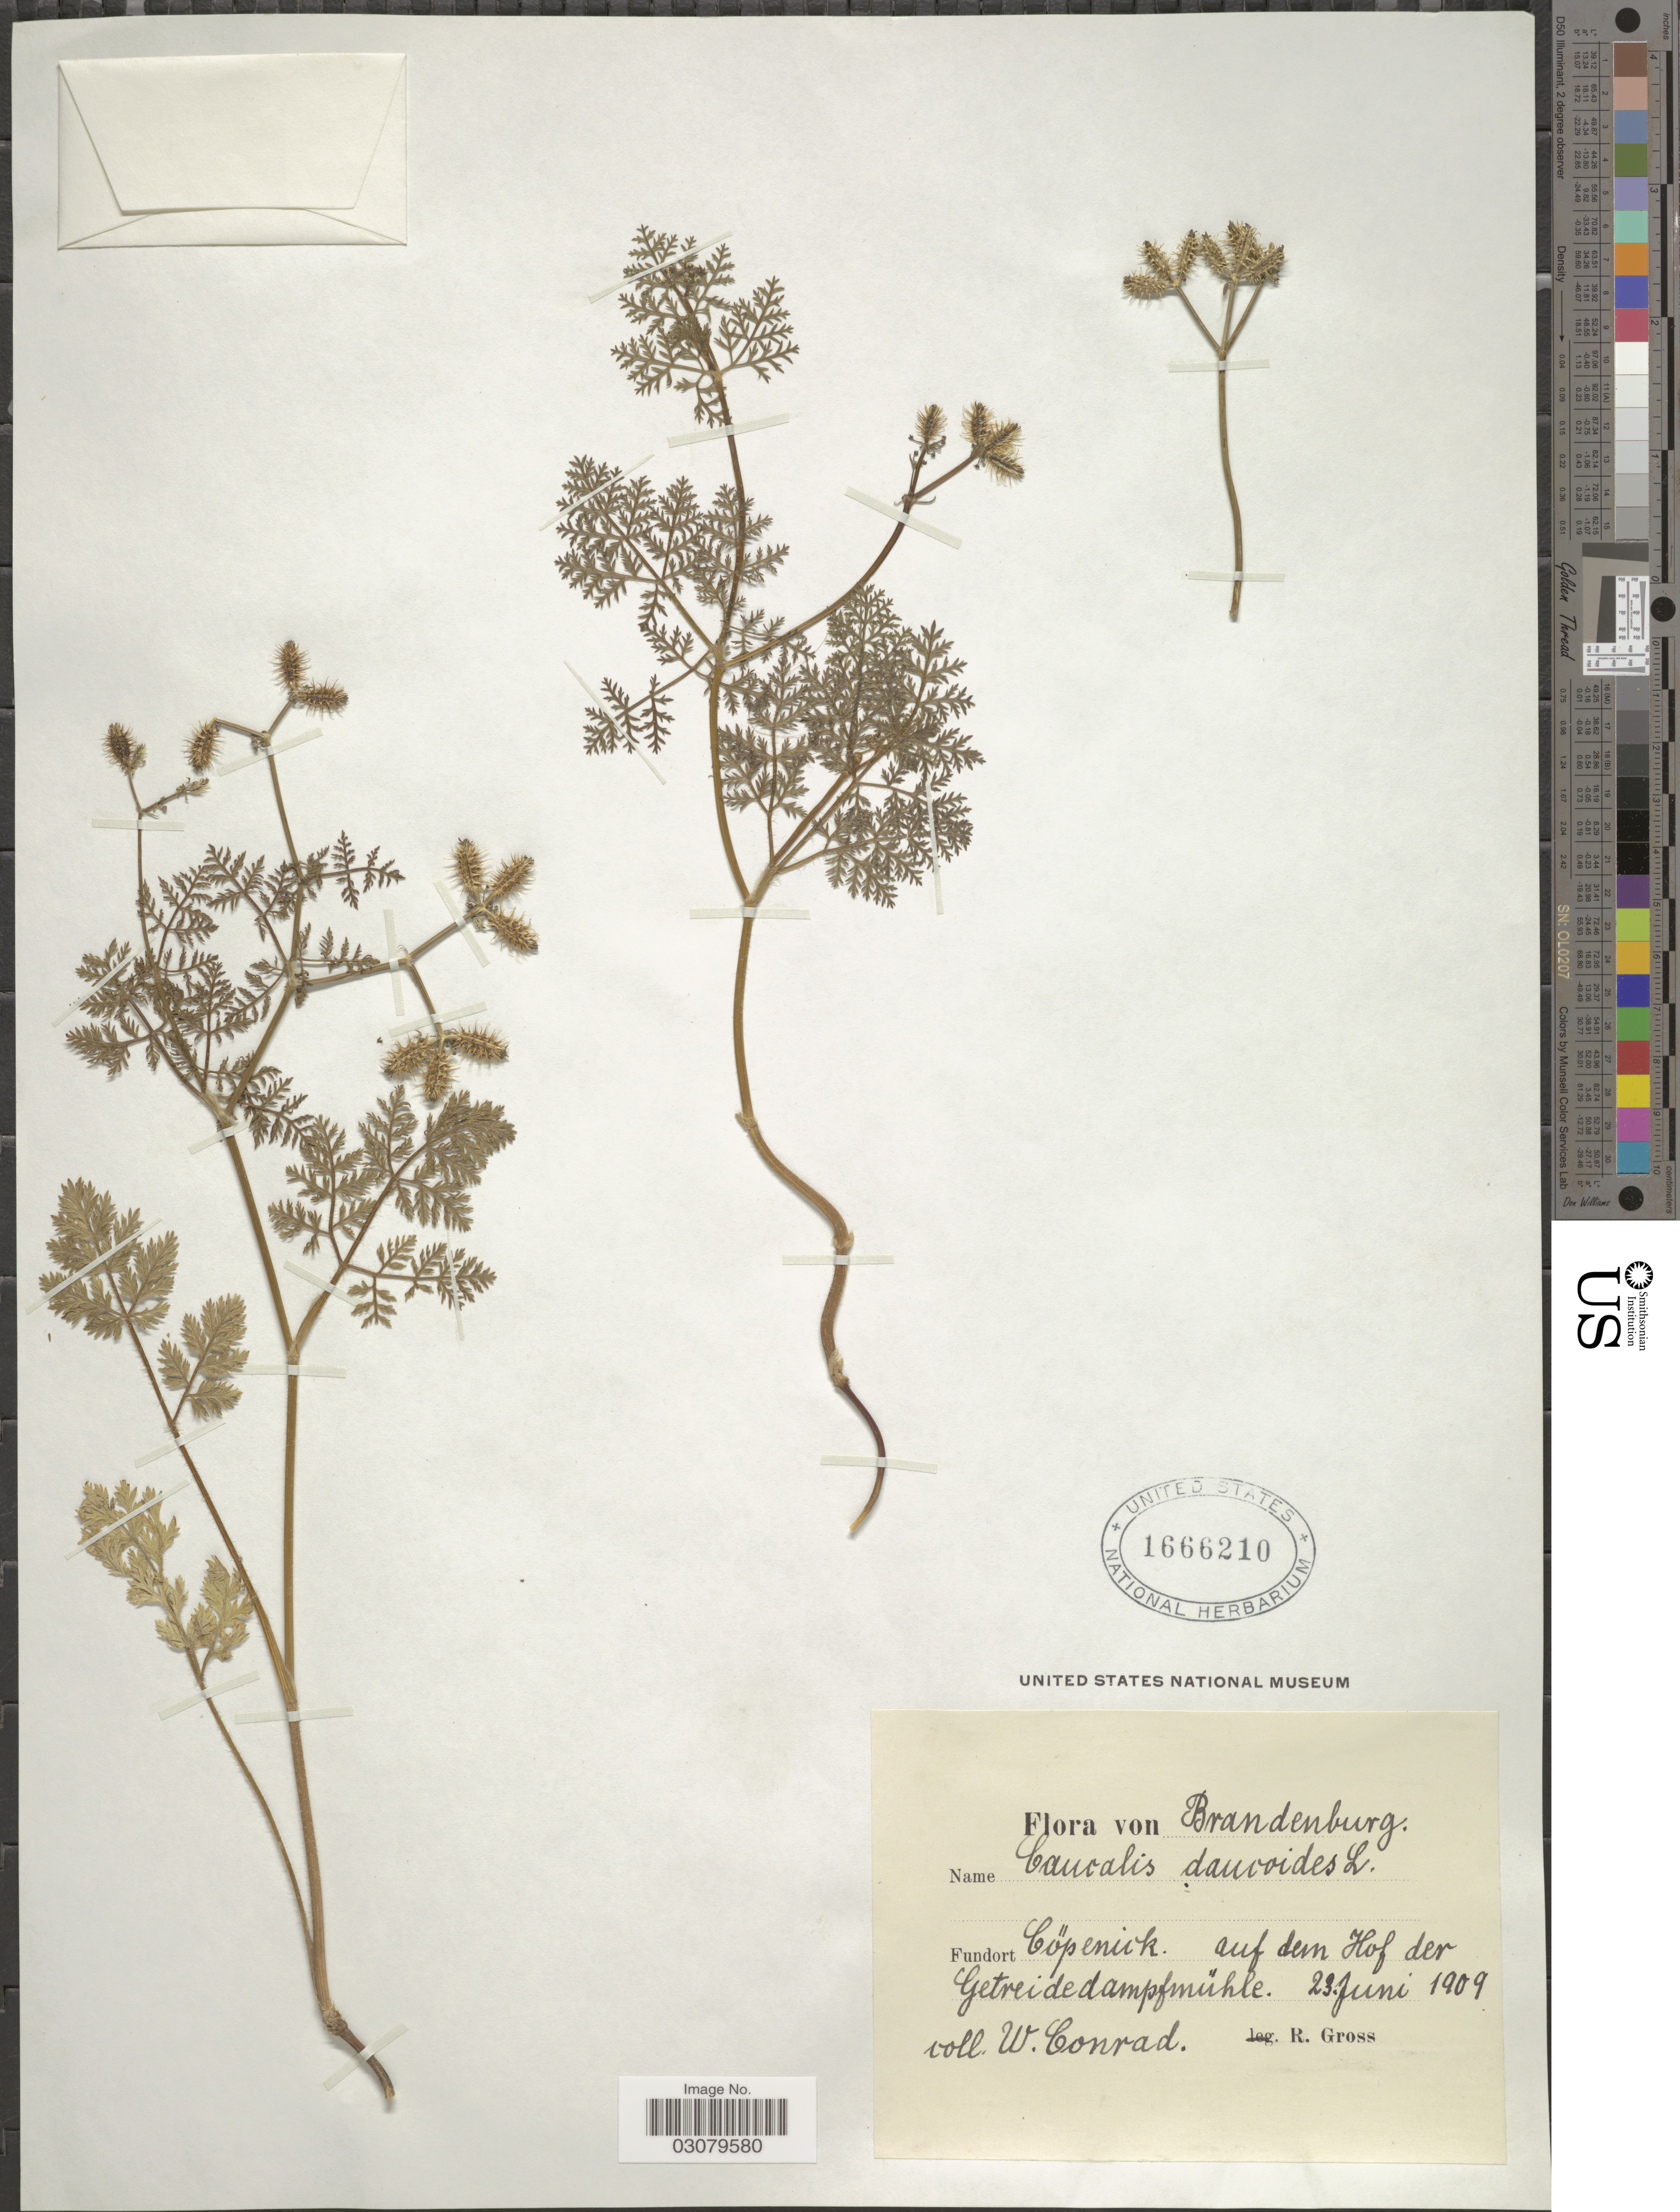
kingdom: Plantae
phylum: Tracheophyta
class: Magnoliopsida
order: Apiales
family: Apiaceae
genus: Caucalis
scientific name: Caucalis daucoides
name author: L.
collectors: R. Gross & W. Conrad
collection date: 1909-06-23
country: Germany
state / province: Brandenburg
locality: Cöpenick. auf dem Hof der Getreidedampfmühle.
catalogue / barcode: US 1666210